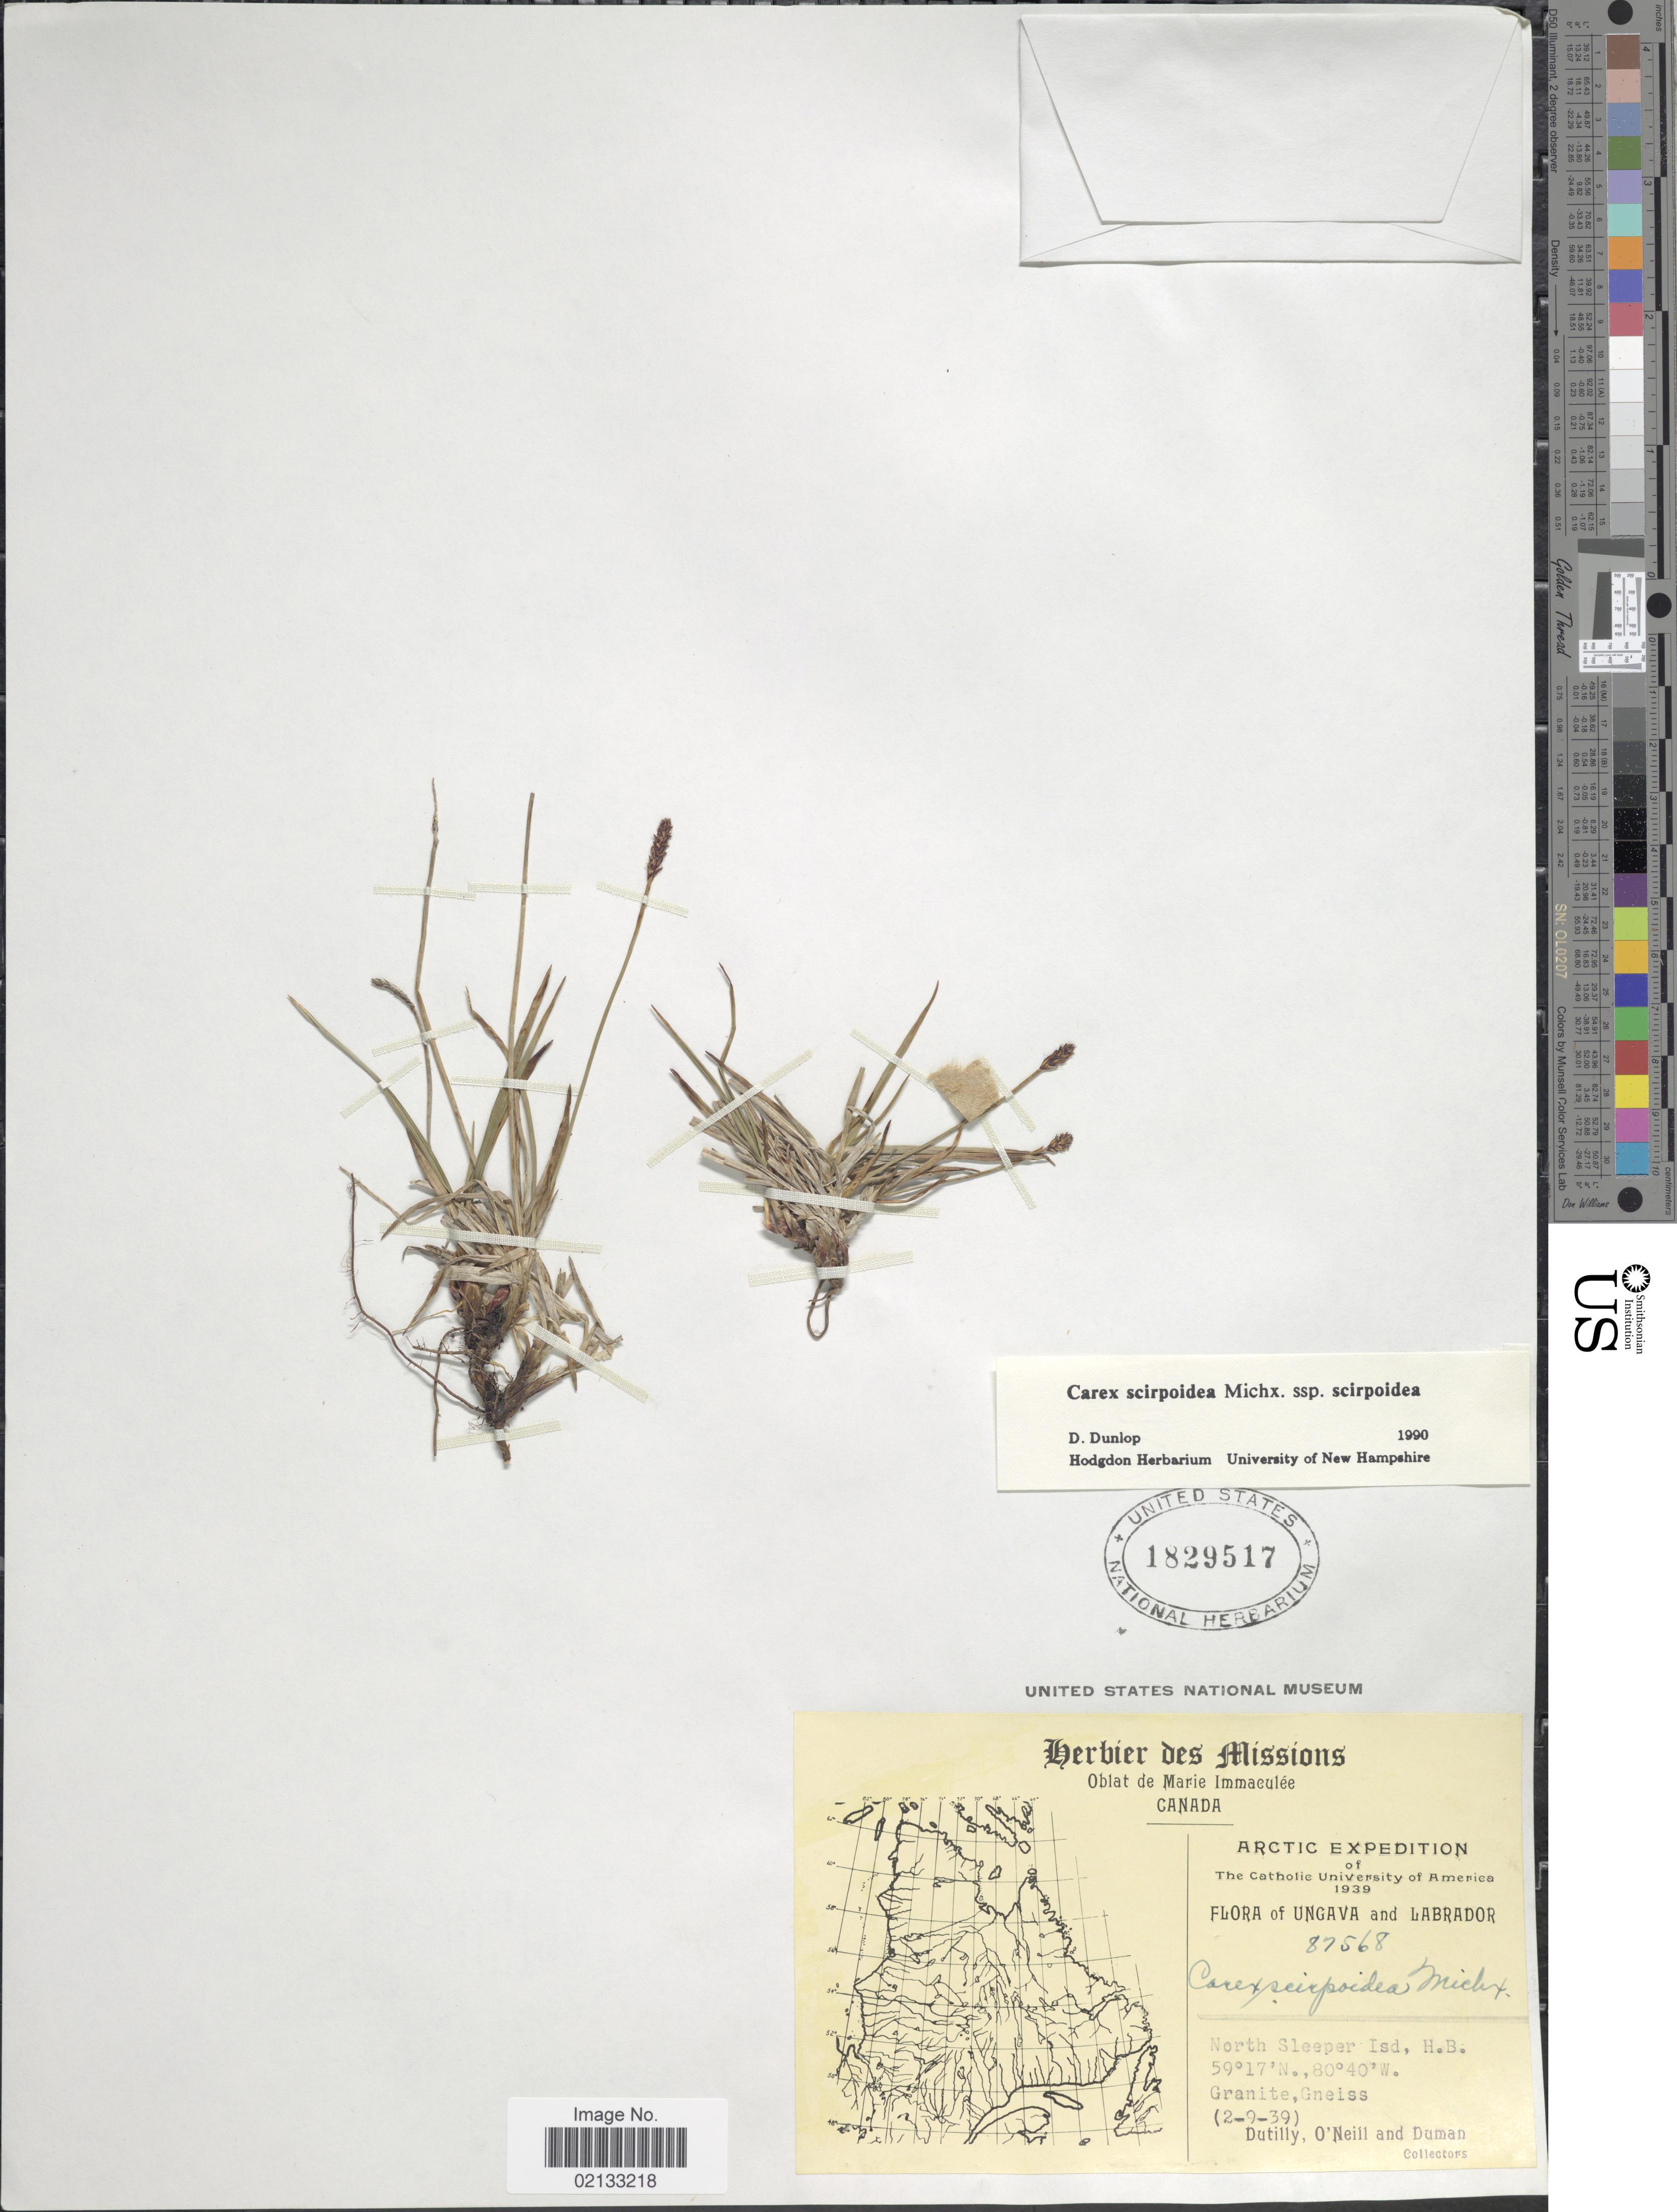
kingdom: Plantae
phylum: Tracheophyta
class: Liliopsida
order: Poales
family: Cyperaceae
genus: Carex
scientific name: Carex scirpoidea subsp. scirpoidea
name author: Michx.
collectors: -. Dutilly, O' Neill & -. Duman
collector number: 87568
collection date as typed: Transcribed d/m/y: 2/9/39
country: Canada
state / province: Newfoundland and Labrador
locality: Arctic. Ungava and Labrador. North Sleeper Isd, H.B.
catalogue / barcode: US 1829517